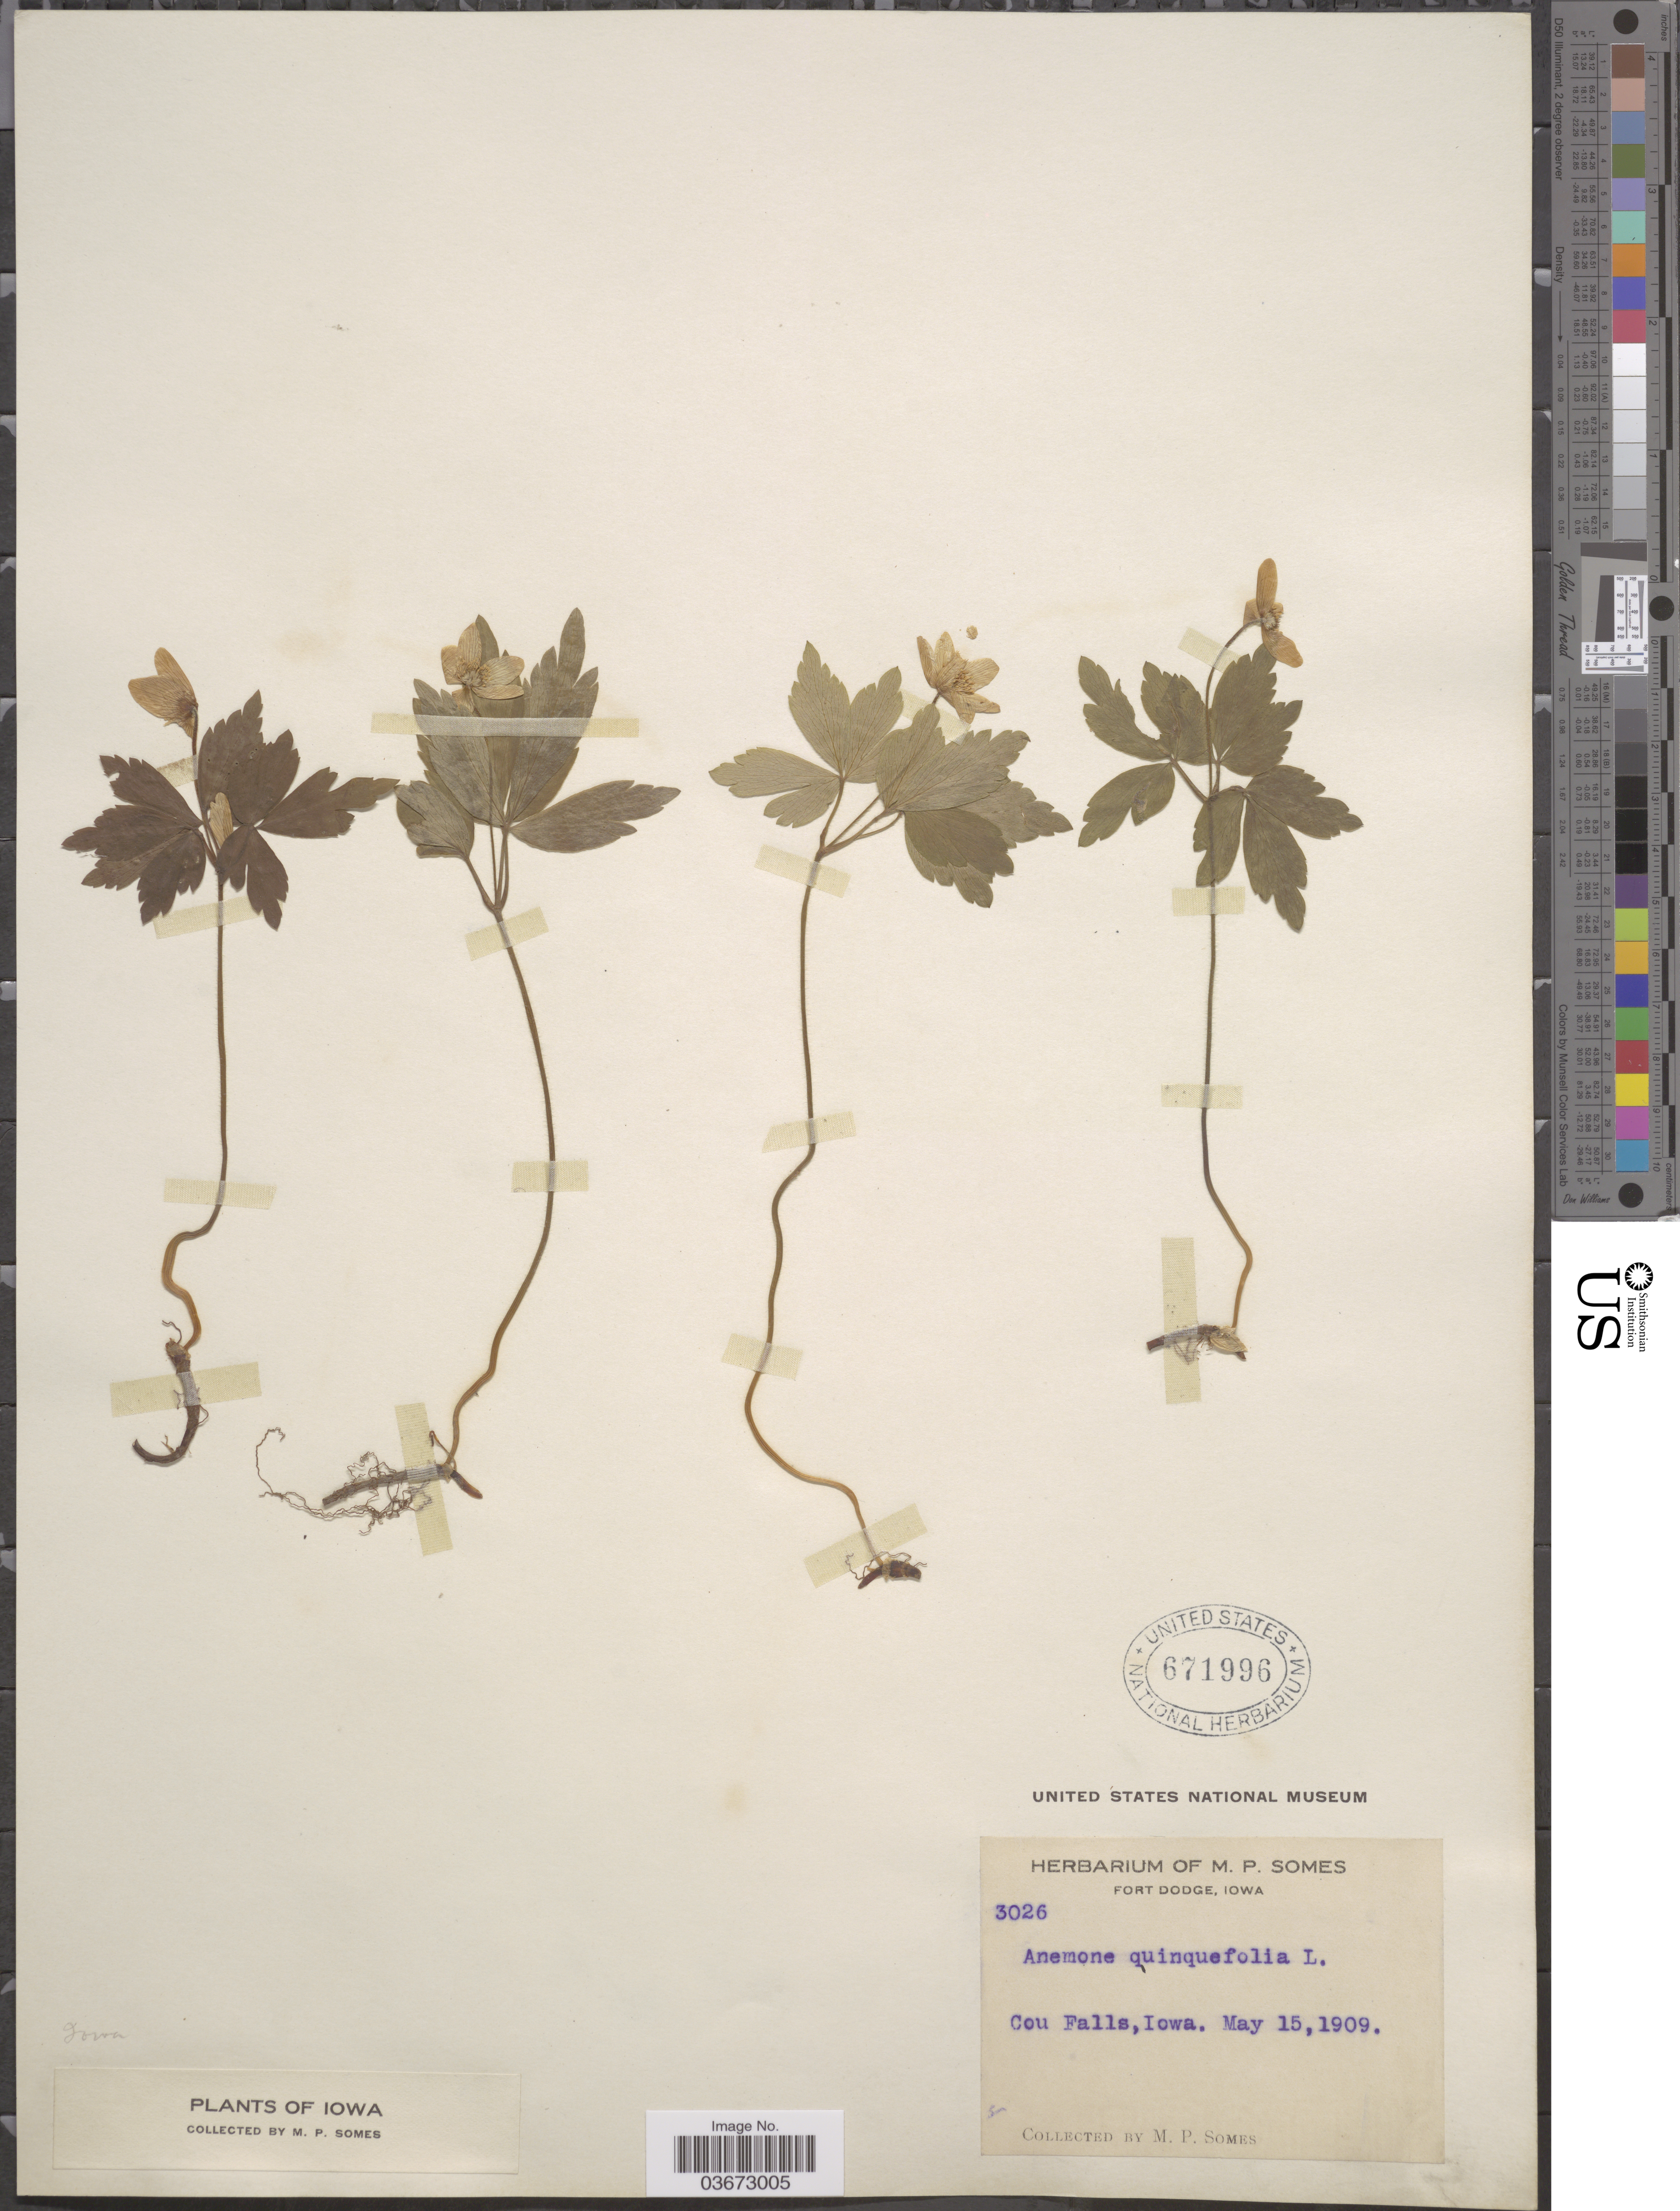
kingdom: Plantae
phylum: Tracheophyta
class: Magnoliopsida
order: Ranunculales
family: Ranunculaceae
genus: Anemone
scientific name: Anemone quinquefolia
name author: L.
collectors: M. Somes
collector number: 3026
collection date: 1909-05-15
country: United States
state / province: Iowa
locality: Fort Dodge. Cou Falls.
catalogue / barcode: US 671996